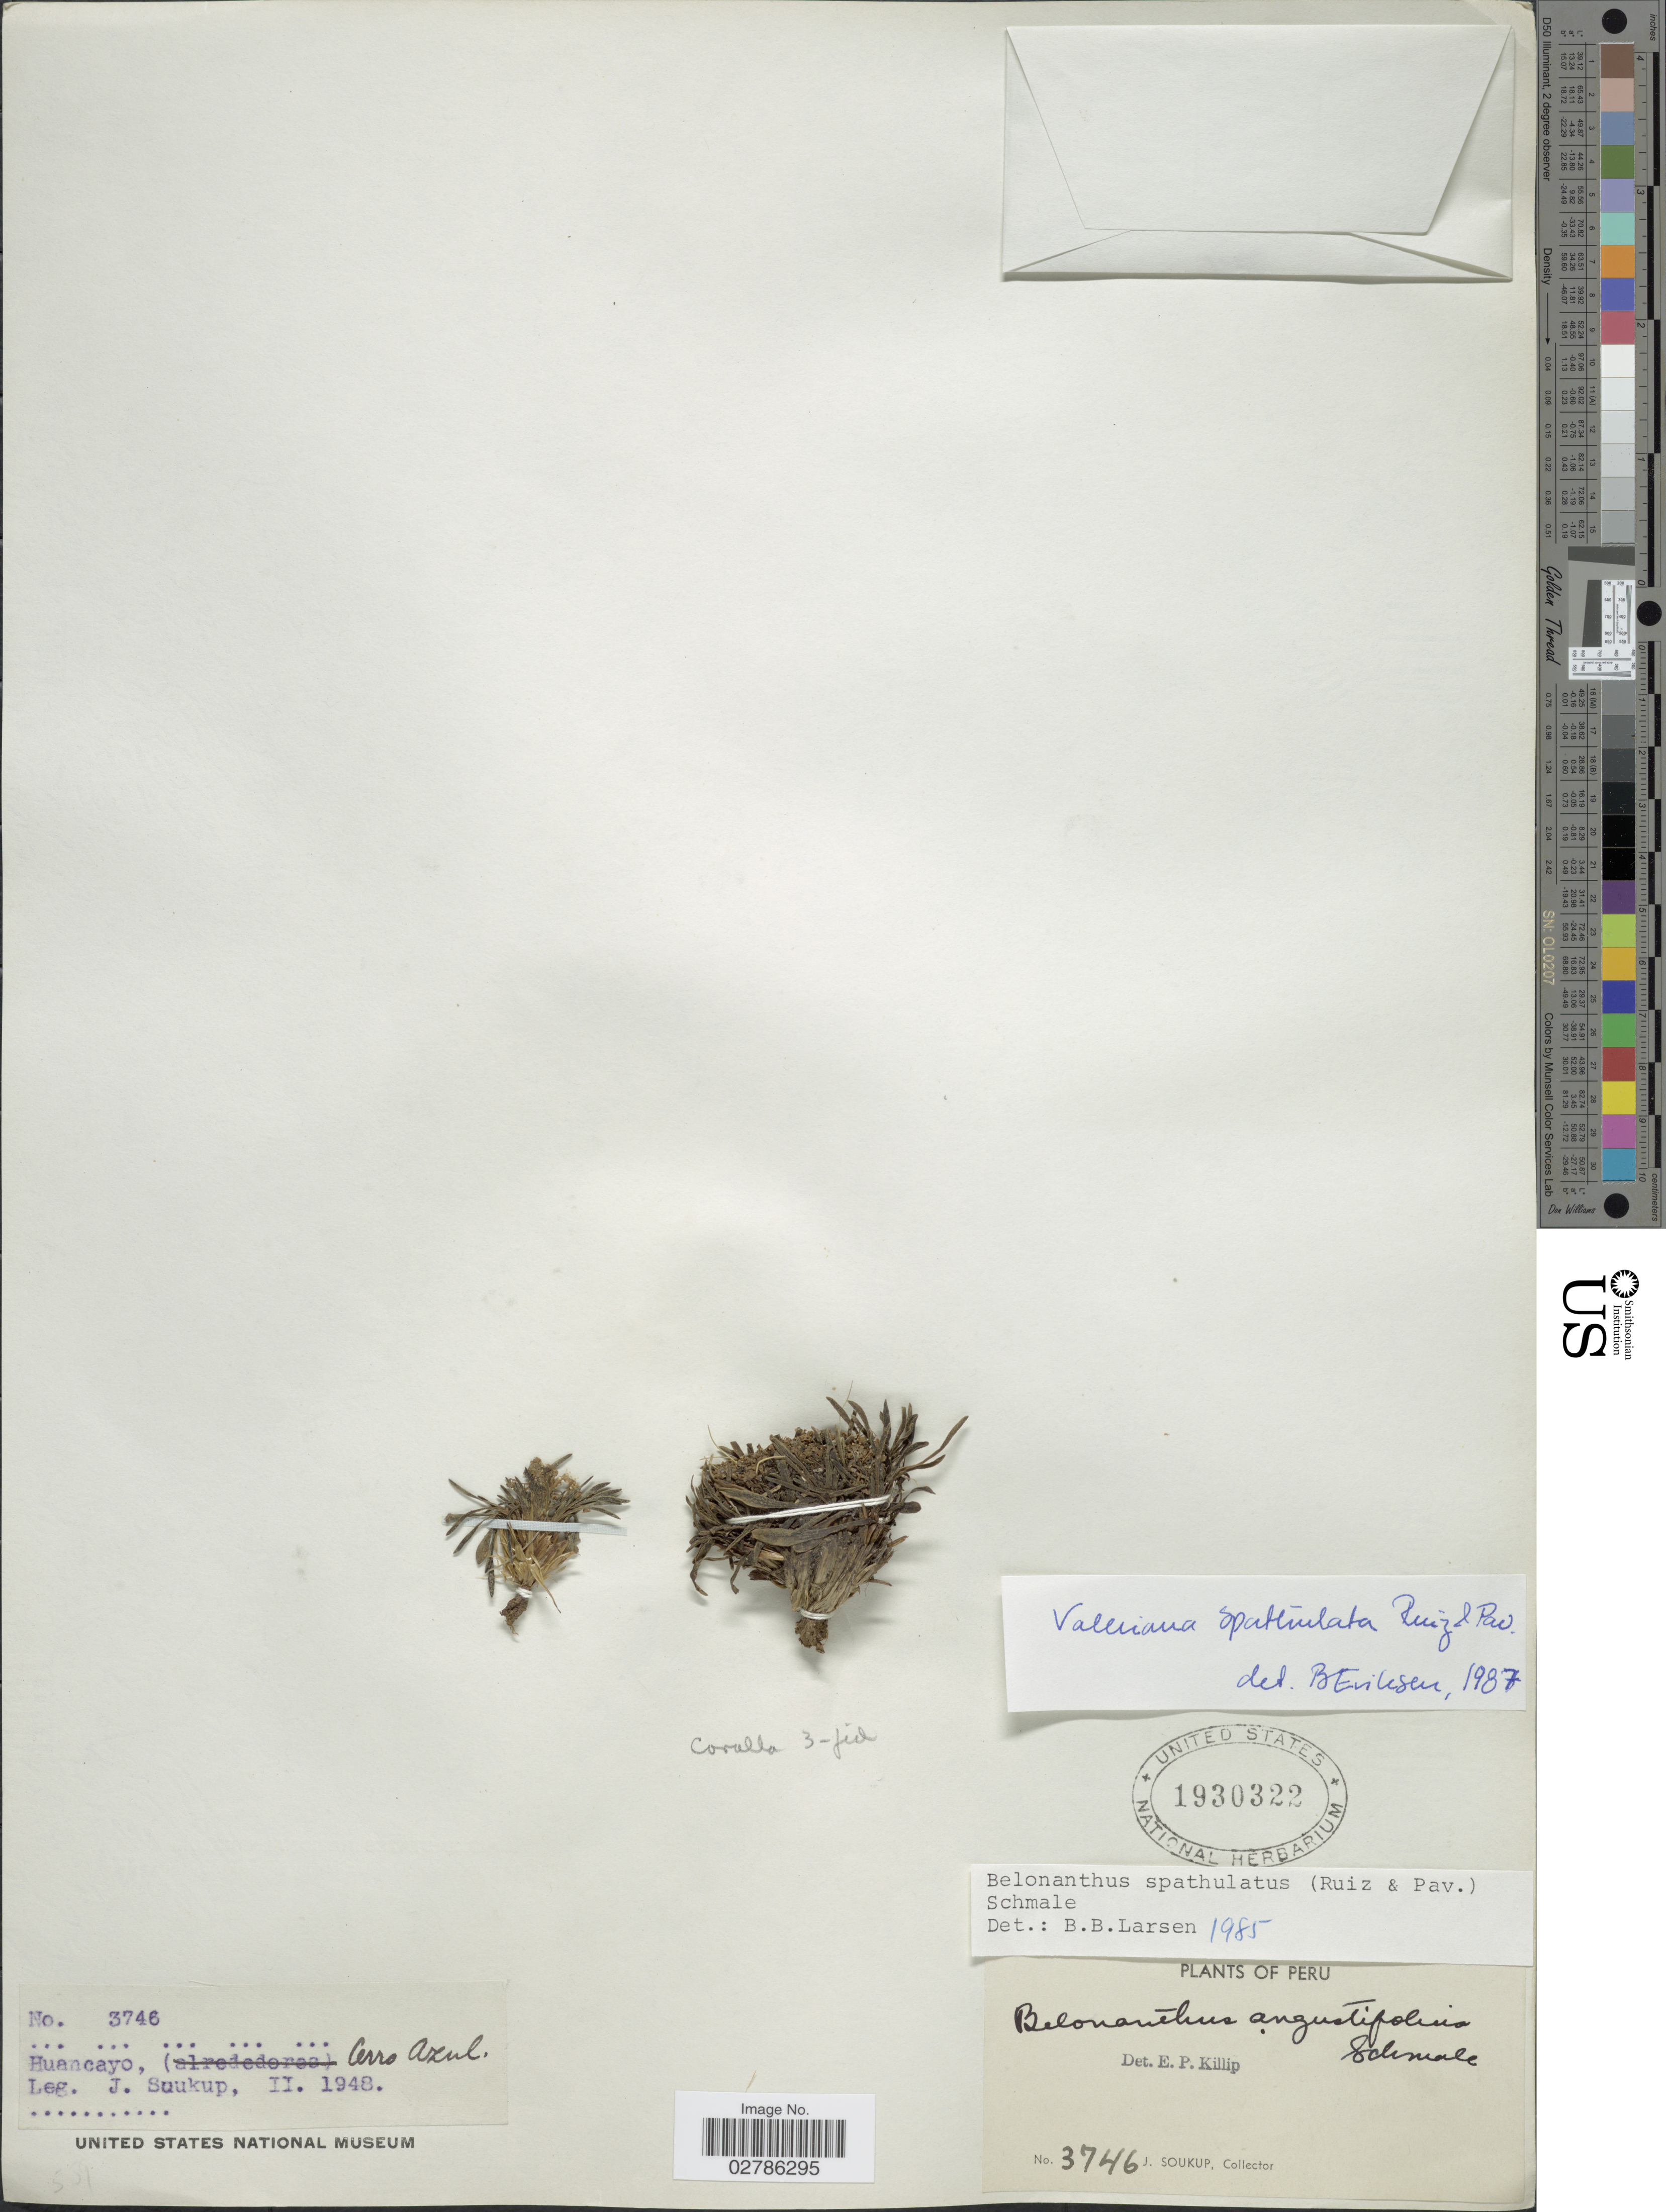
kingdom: Plantae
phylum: Tracheophyta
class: Magnoliopsida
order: Dipsacales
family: Caprifoliaceae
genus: Belonanthus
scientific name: Belonanthus spathulatus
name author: (Ruiz & Pav.) Schmale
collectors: J. Soukup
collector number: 3746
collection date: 1948-02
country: Peru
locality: Huancayo, Cerro Azul.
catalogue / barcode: US 1930322